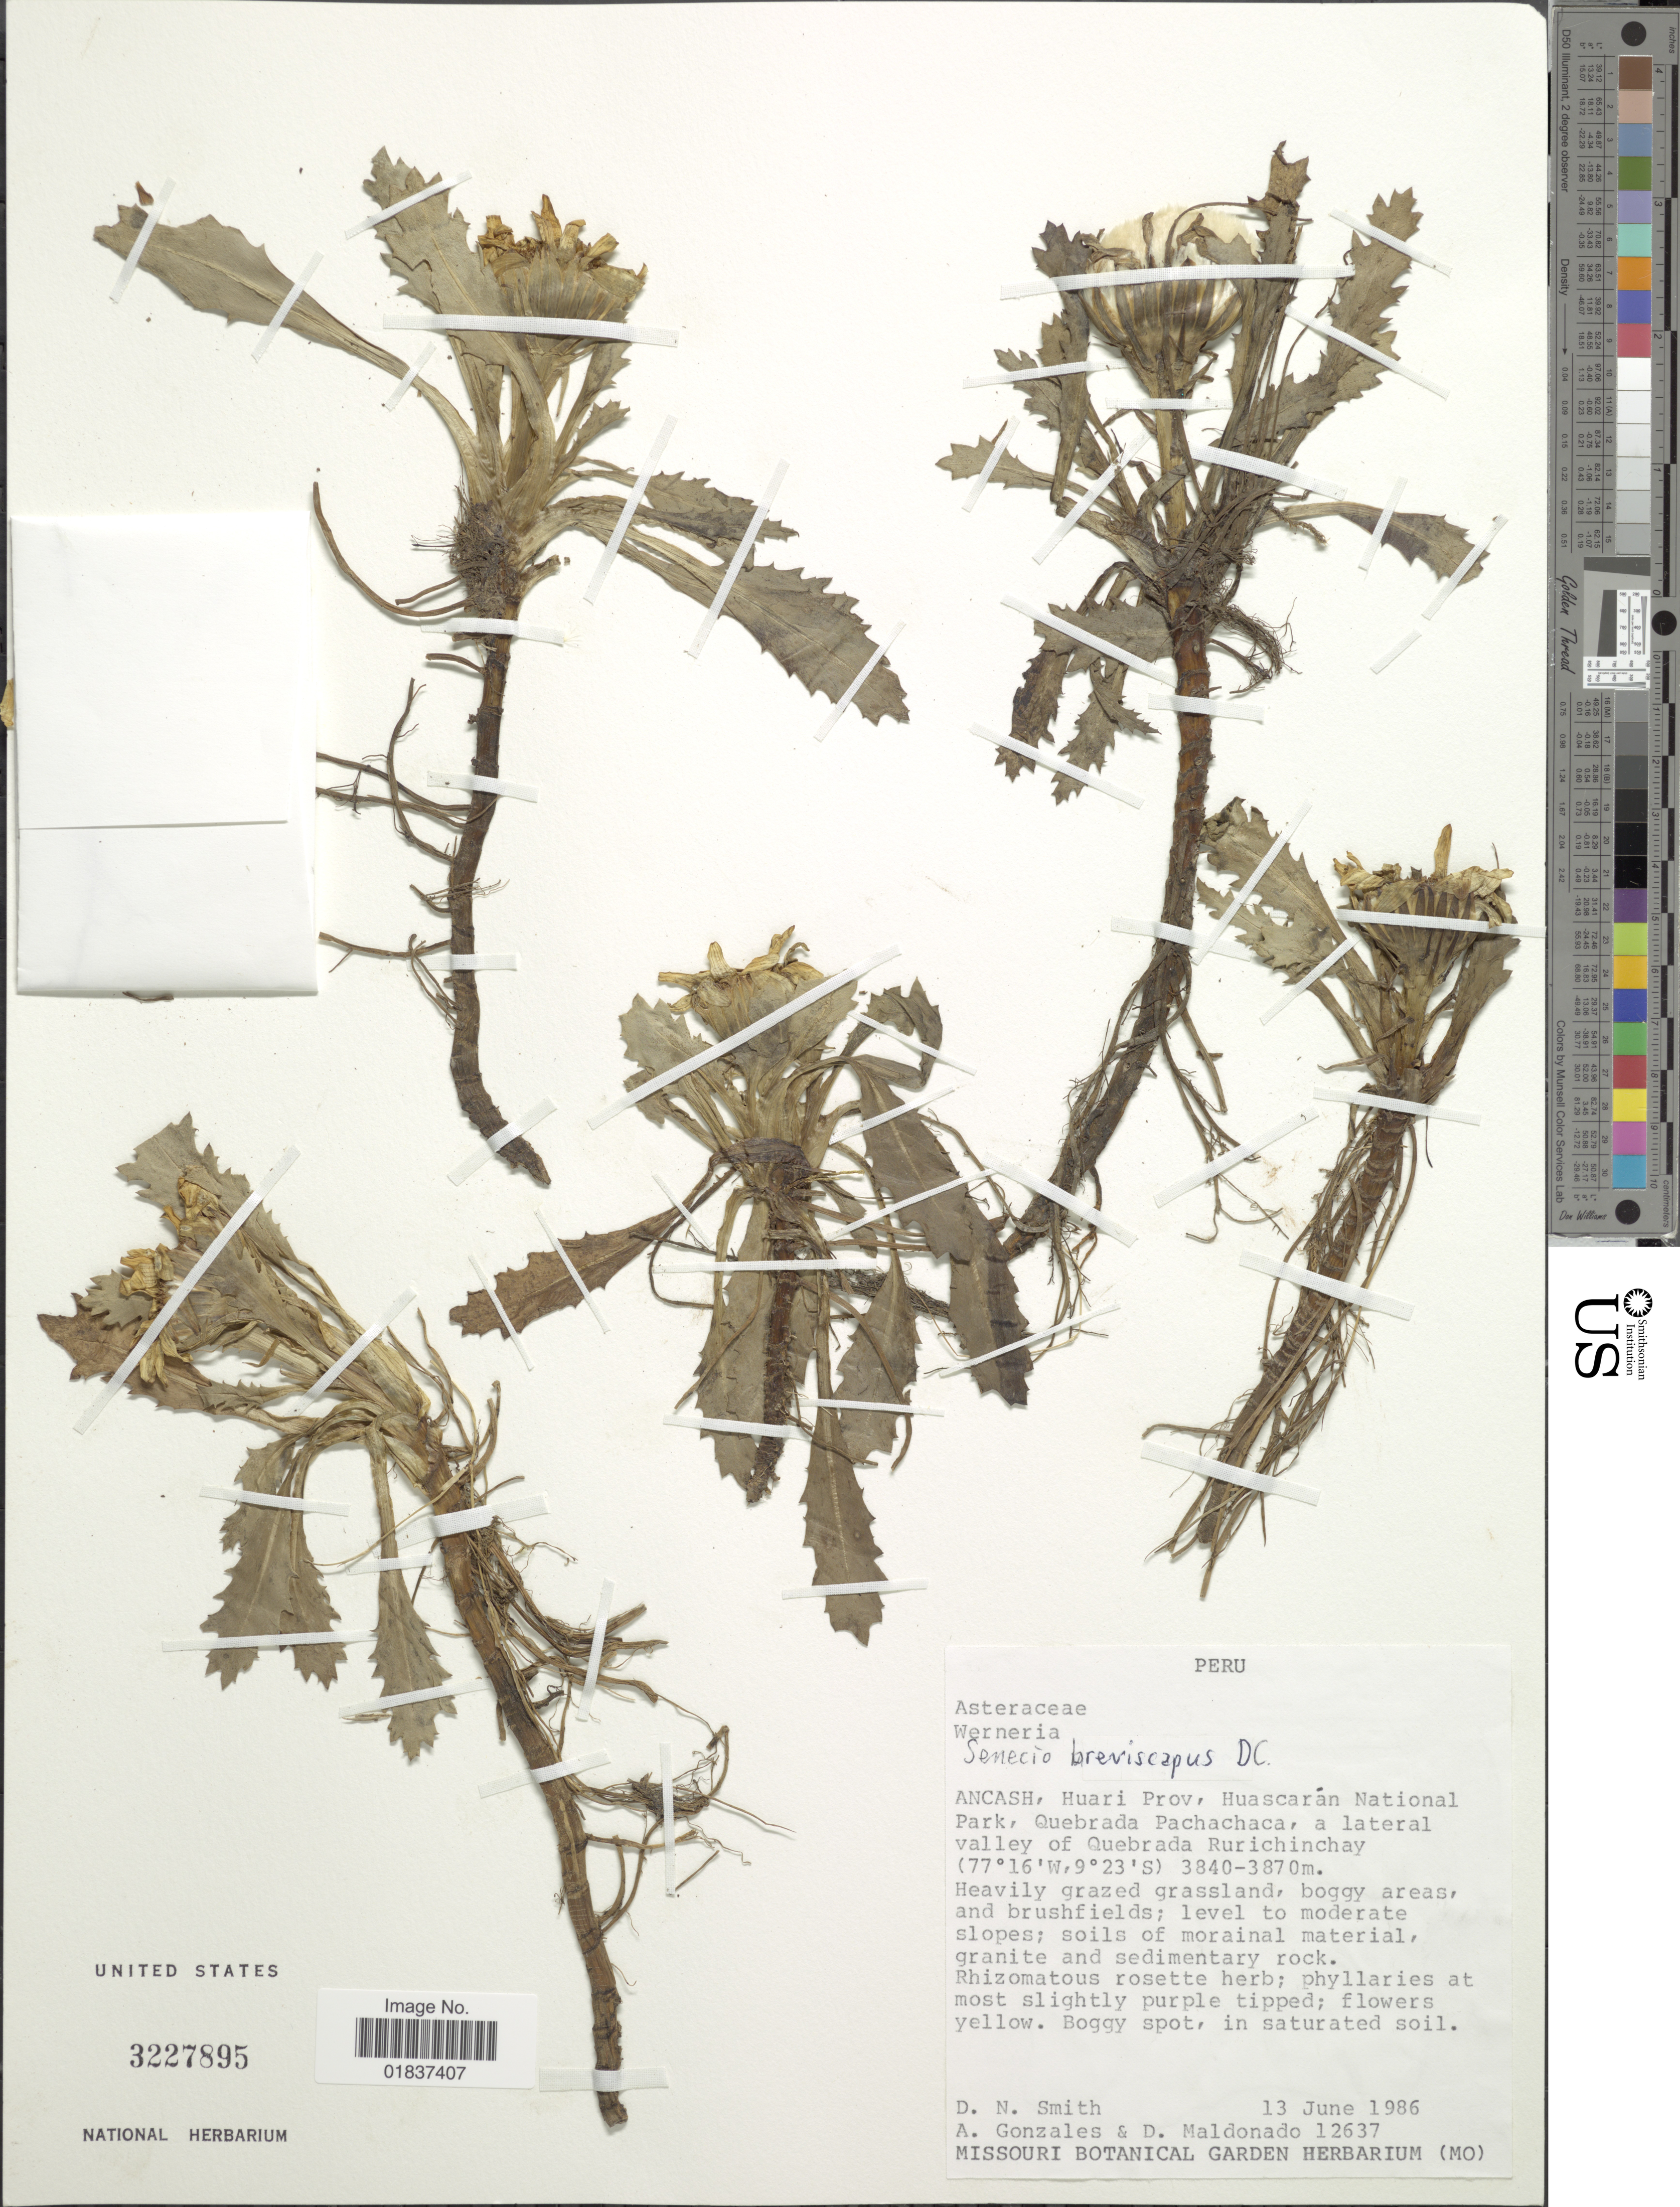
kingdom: Plantae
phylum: Tracheophyta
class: Magnoliopsida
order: Asterales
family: Asteraceae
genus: Senecio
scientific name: Senecio breviscapus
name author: DC.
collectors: D. Smith, A. Gonzáles & D. Maldonado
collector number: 12637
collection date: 1986-06-13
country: Peru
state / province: Ancash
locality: Ancash, Huari Prov, Huascaran National Park, Quebrada Pachachaca, a lateral valley of Quebrada Rurichinchay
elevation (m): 3840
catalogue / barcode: US 3227895